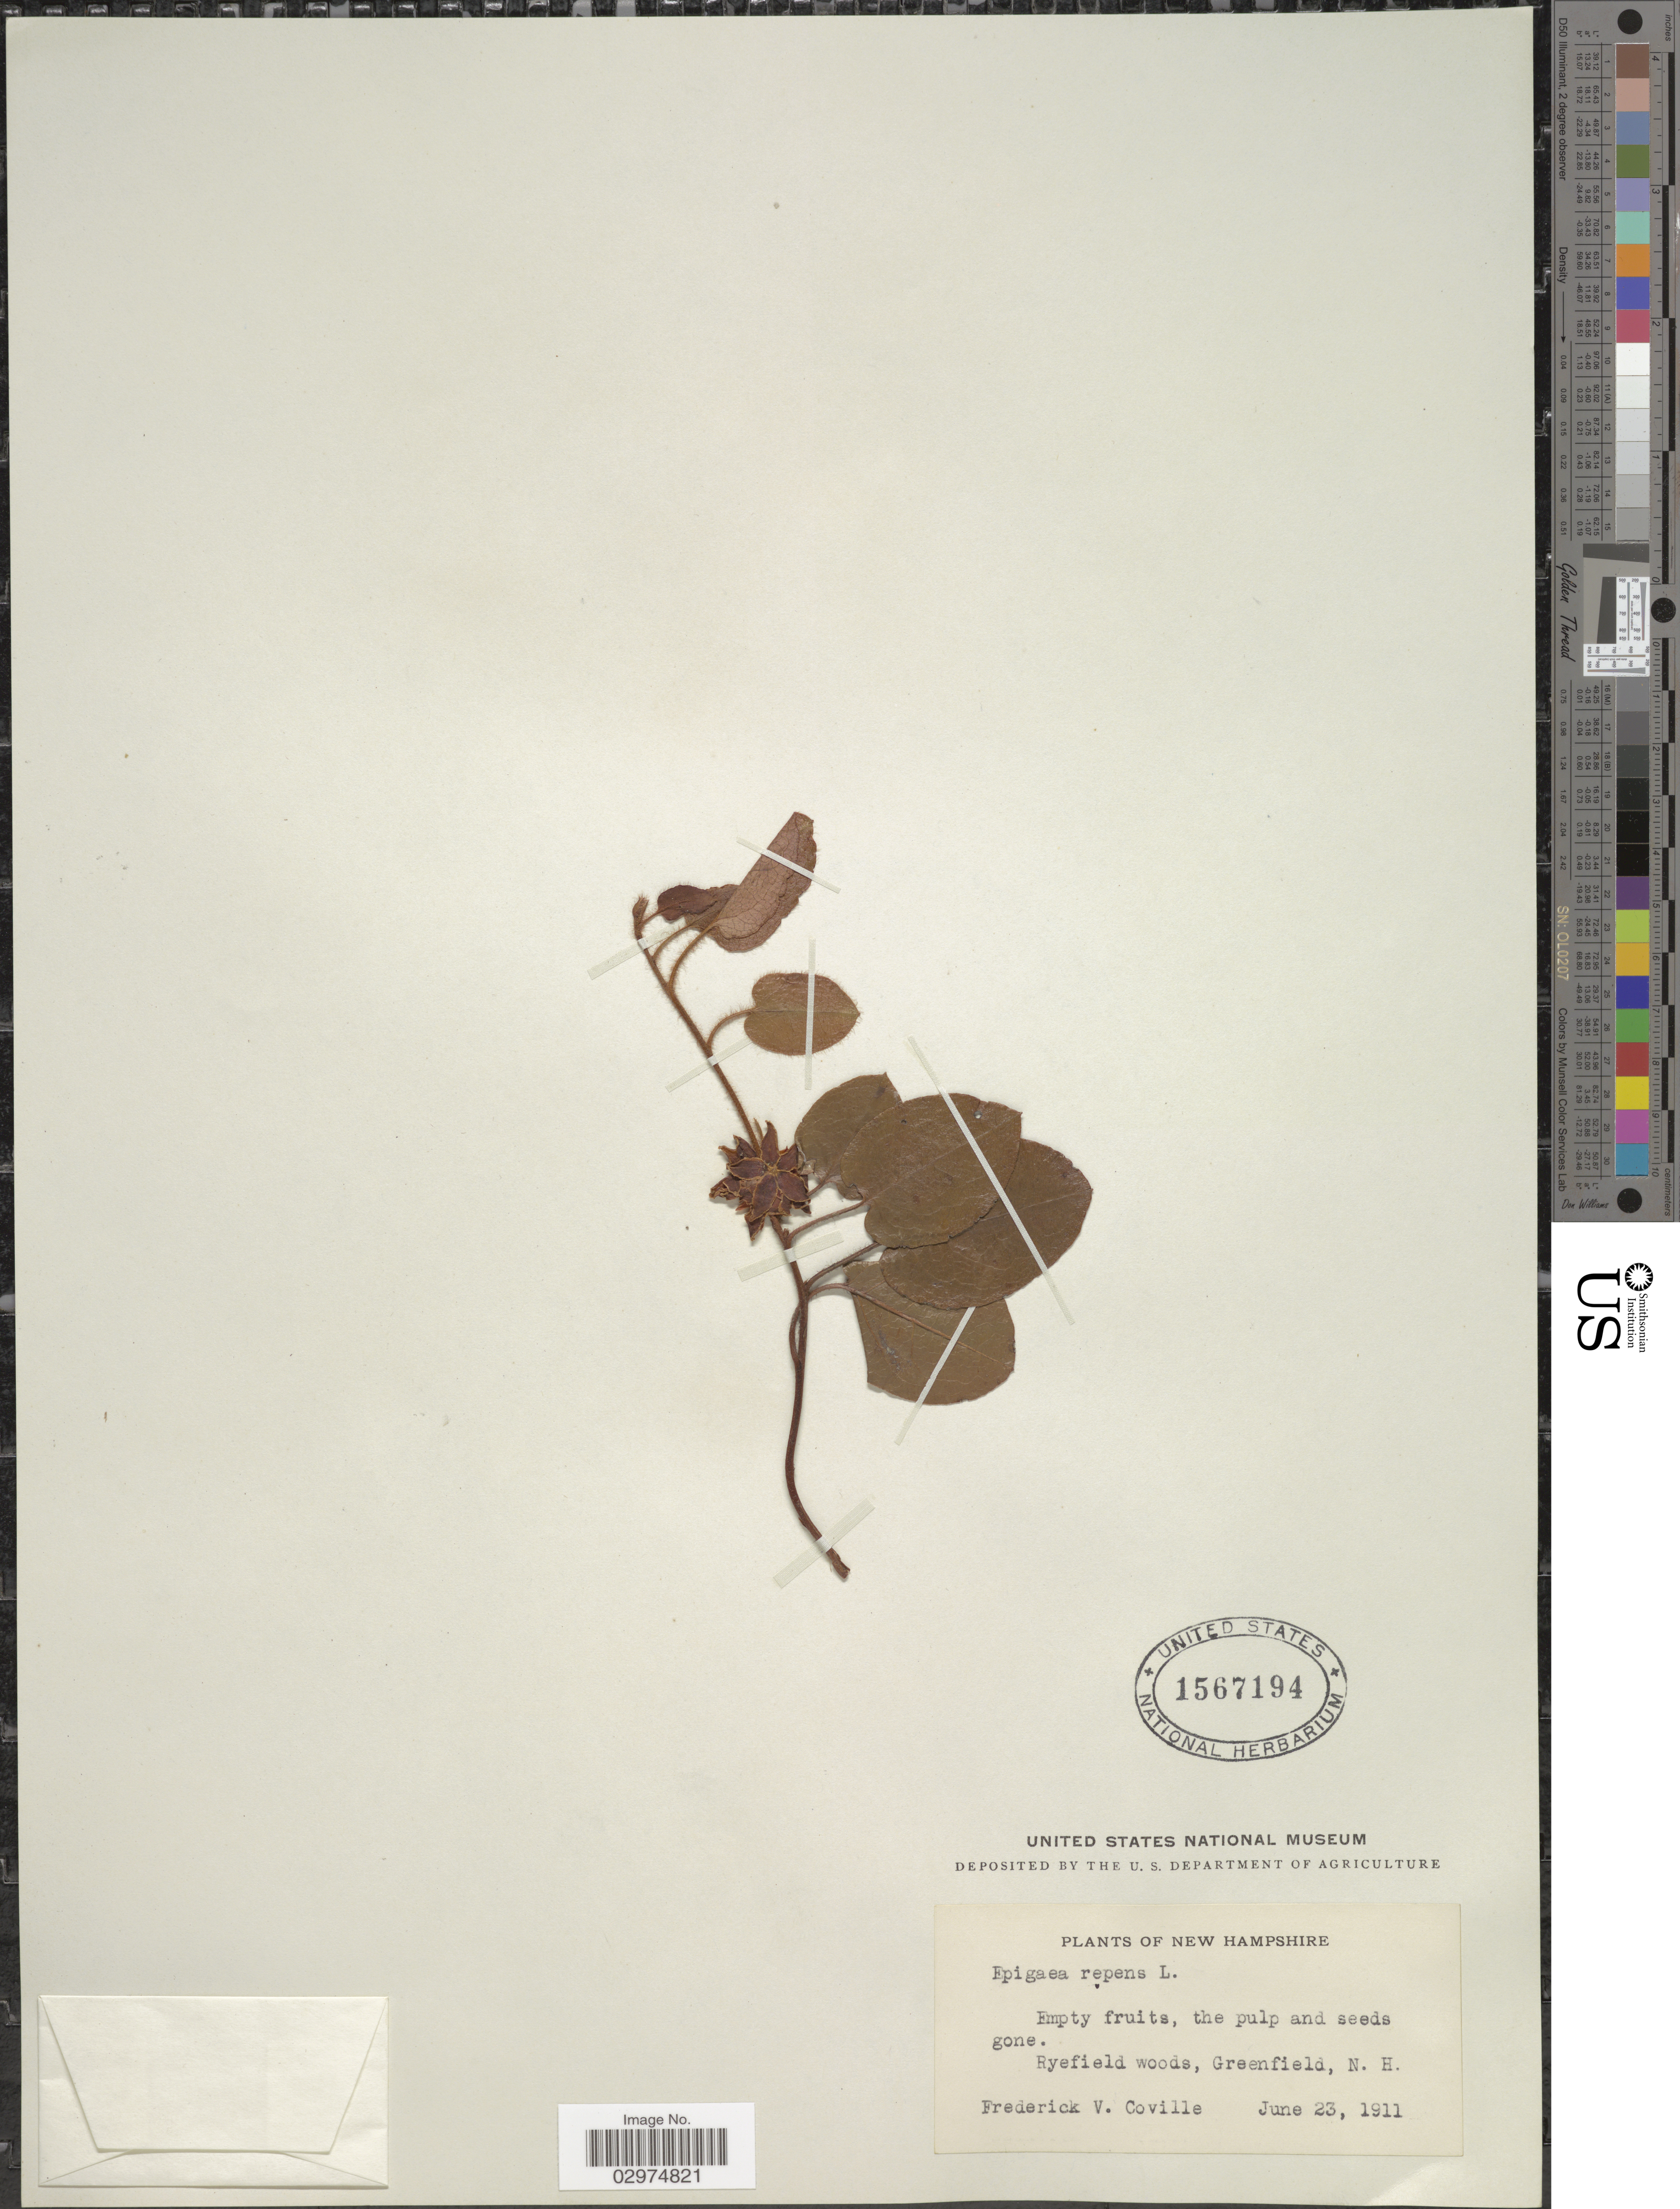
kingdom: Plantae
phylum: Tracheophyta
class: Magnoliopsida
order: Ericales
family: Ericaceae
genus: Epigaea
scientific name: Epigaea repens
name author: L.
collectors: F. V. Coville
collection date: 1911-06-23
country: United States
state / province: New Hampshire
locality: Ryefield woods, Greenfield.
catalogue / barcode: US 1567194